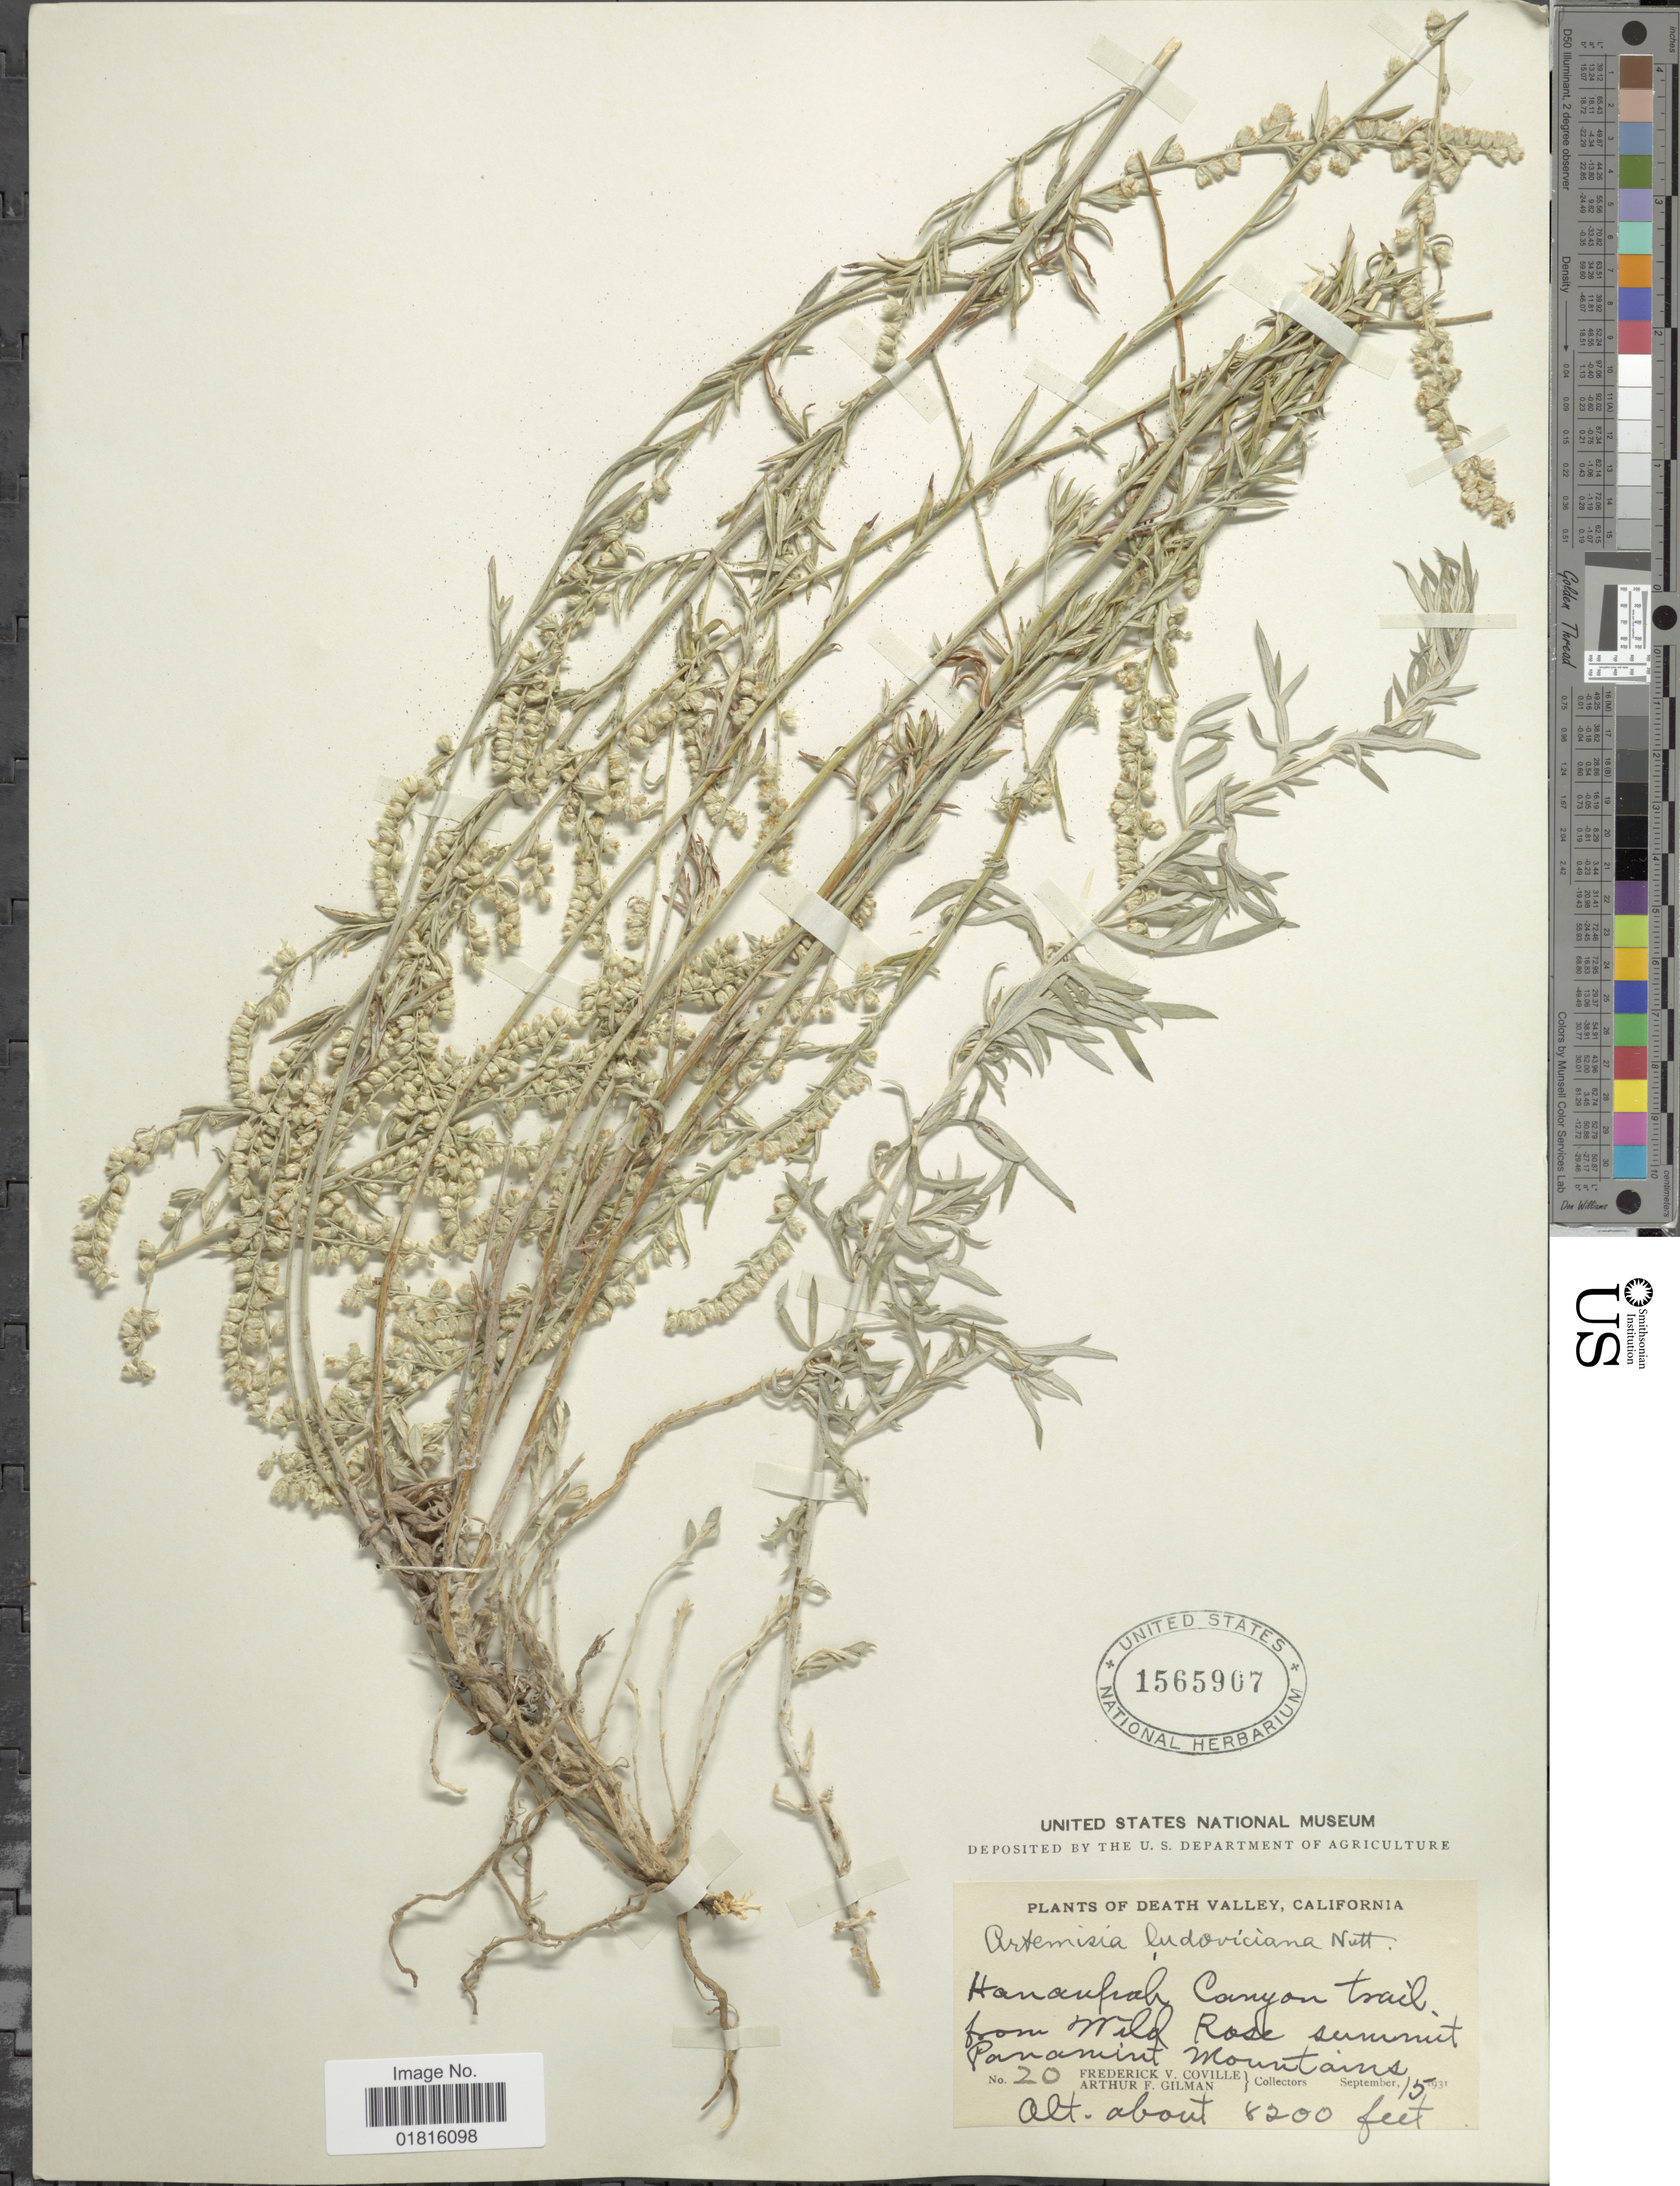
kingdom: Plantae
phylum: Tracheophyta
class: Magnoliopsida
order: Asterales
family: Asteraceae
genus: Artemisia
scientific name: Artemisia ludoviciana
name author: Nutt.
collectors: F. V. Coville & A. Gilman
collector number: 20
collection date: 1931-09-15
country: United States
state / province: California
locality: Death Valley, Hananpah Canyon trail, from Wild Rose summit Panamint Mountains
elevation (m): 2499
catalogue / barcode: US 1565907